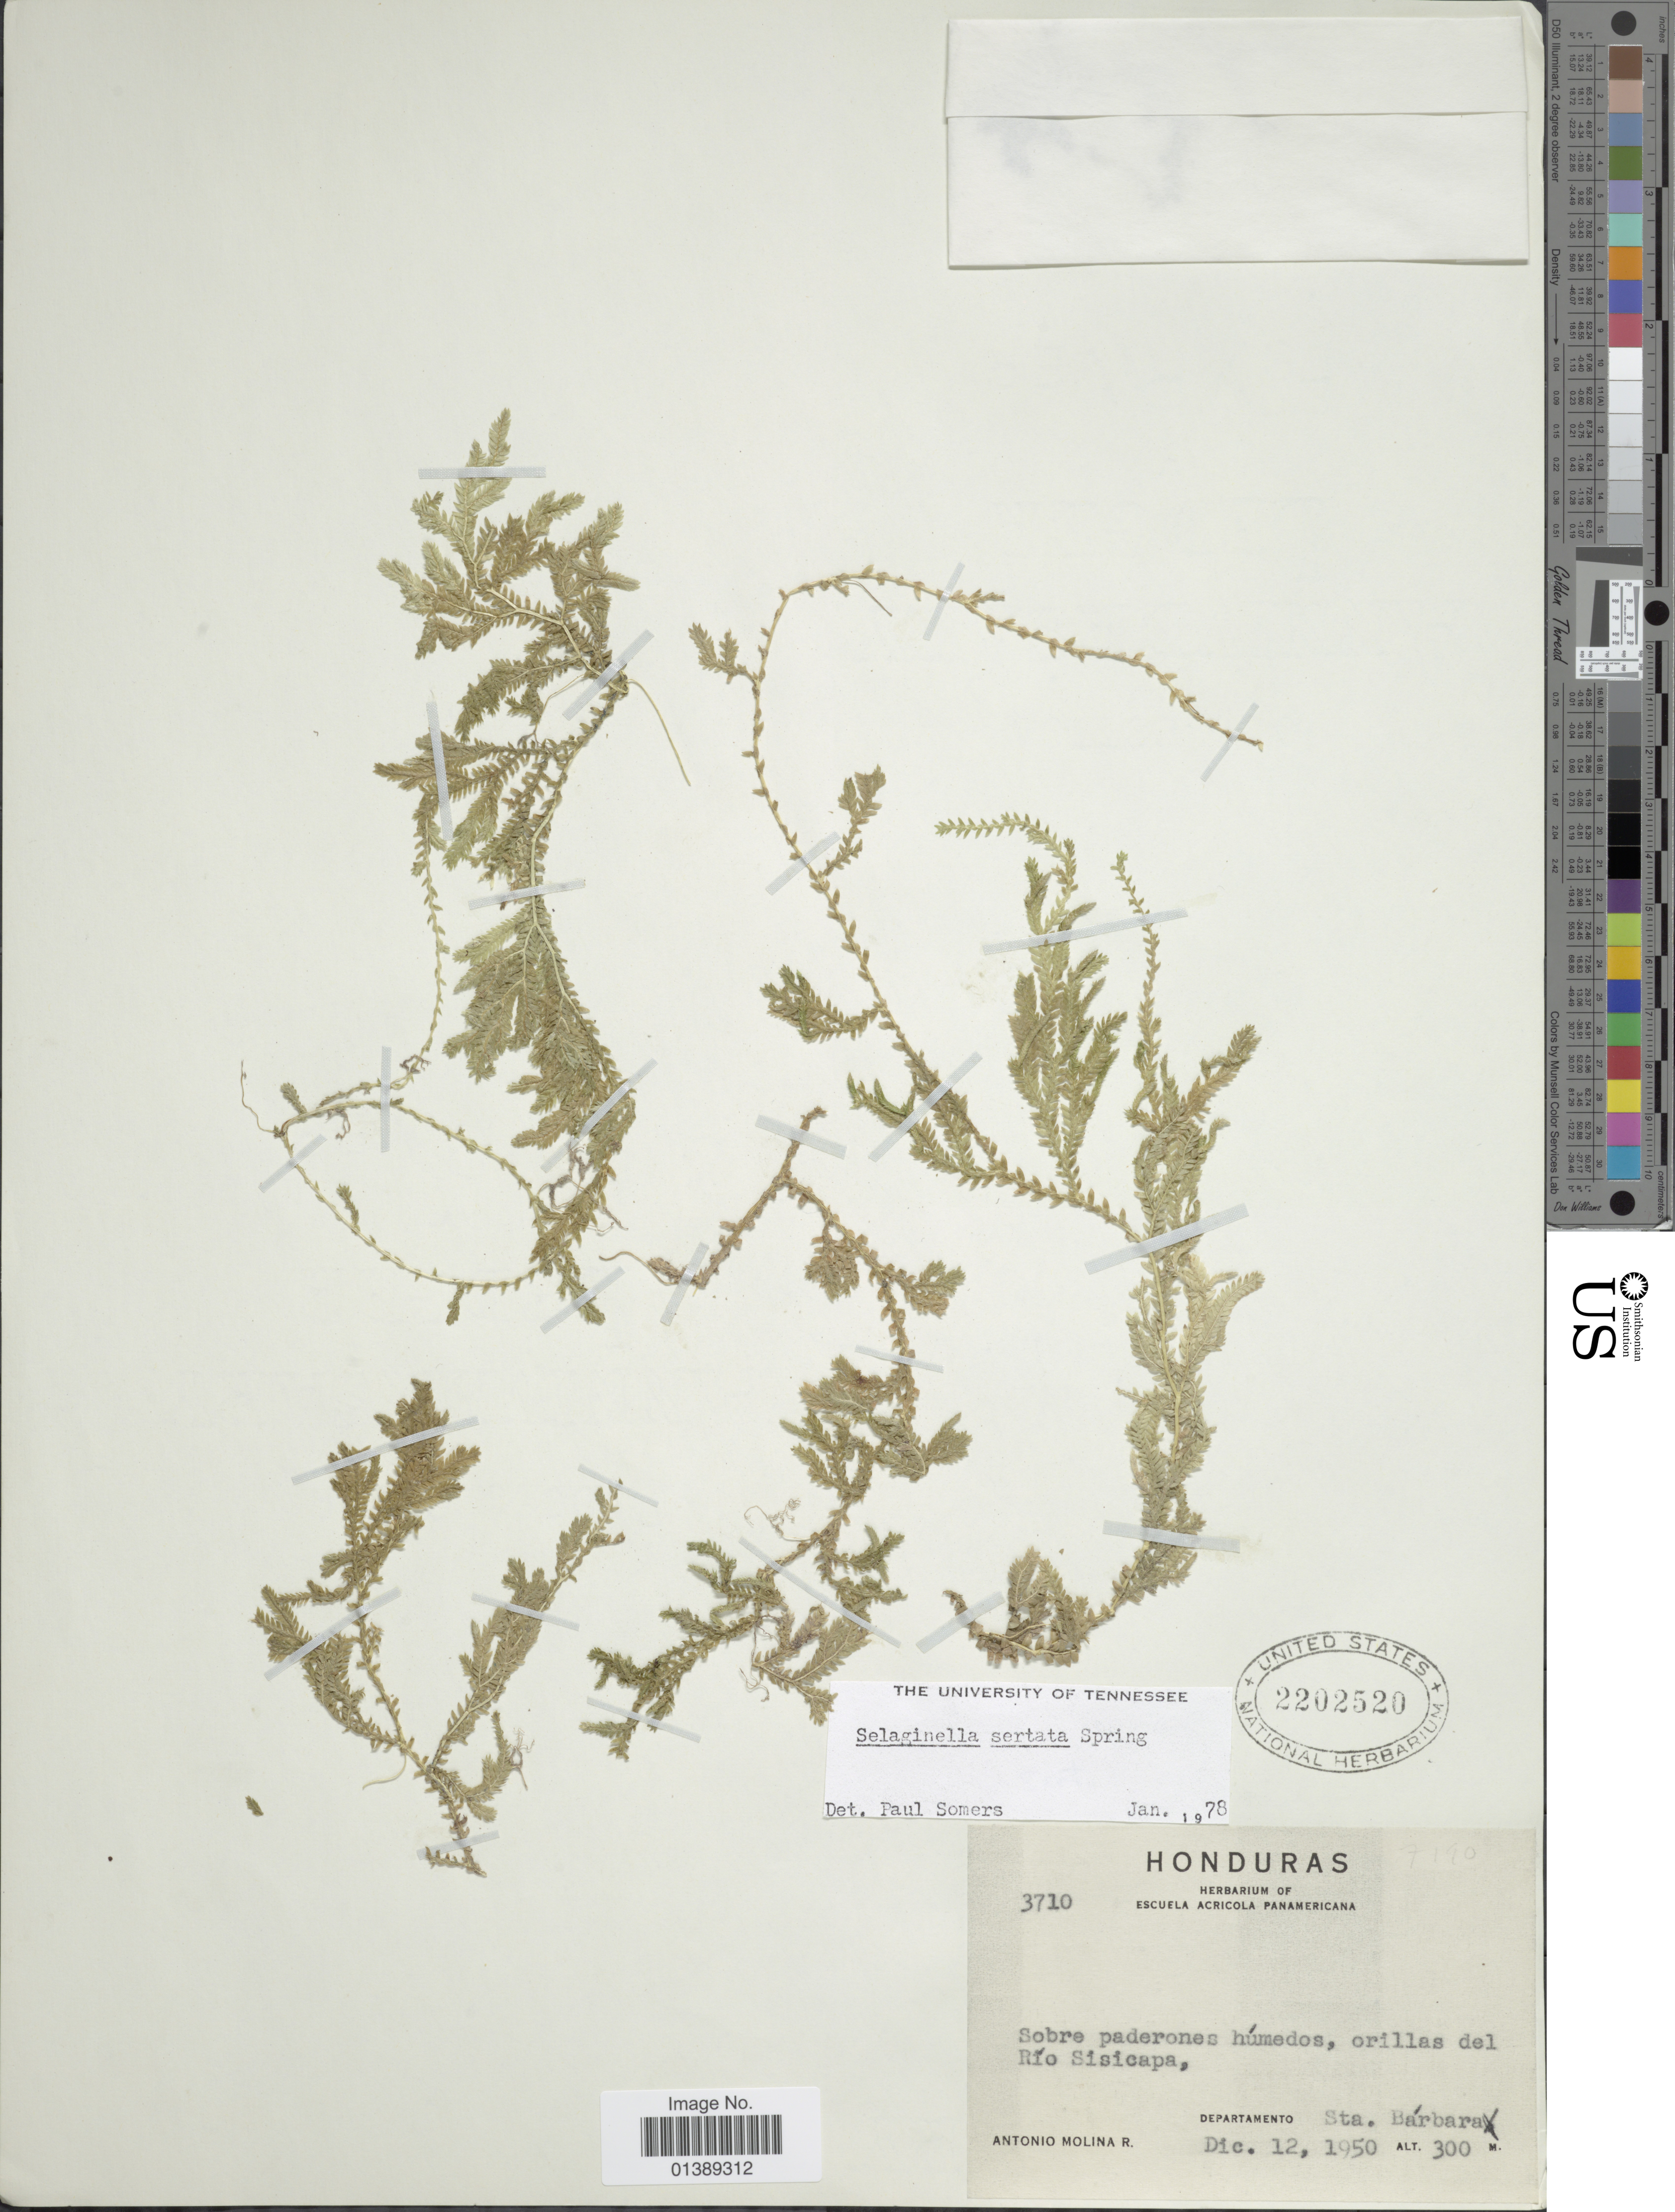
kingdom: Plantae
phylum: Tracheophyta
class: Lycopodiopsida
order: Selaginellales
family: Selaginellaceae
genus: Selaginella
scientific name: Selaginella sertata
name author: Spring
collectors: A. Molina R.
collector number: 3710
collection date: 1950-12-12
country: Honduras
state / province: Santa Bárbara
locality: Sobre paderones húmedos, orillas del Río Sisicapa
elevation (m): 300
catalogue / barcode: US 2202520